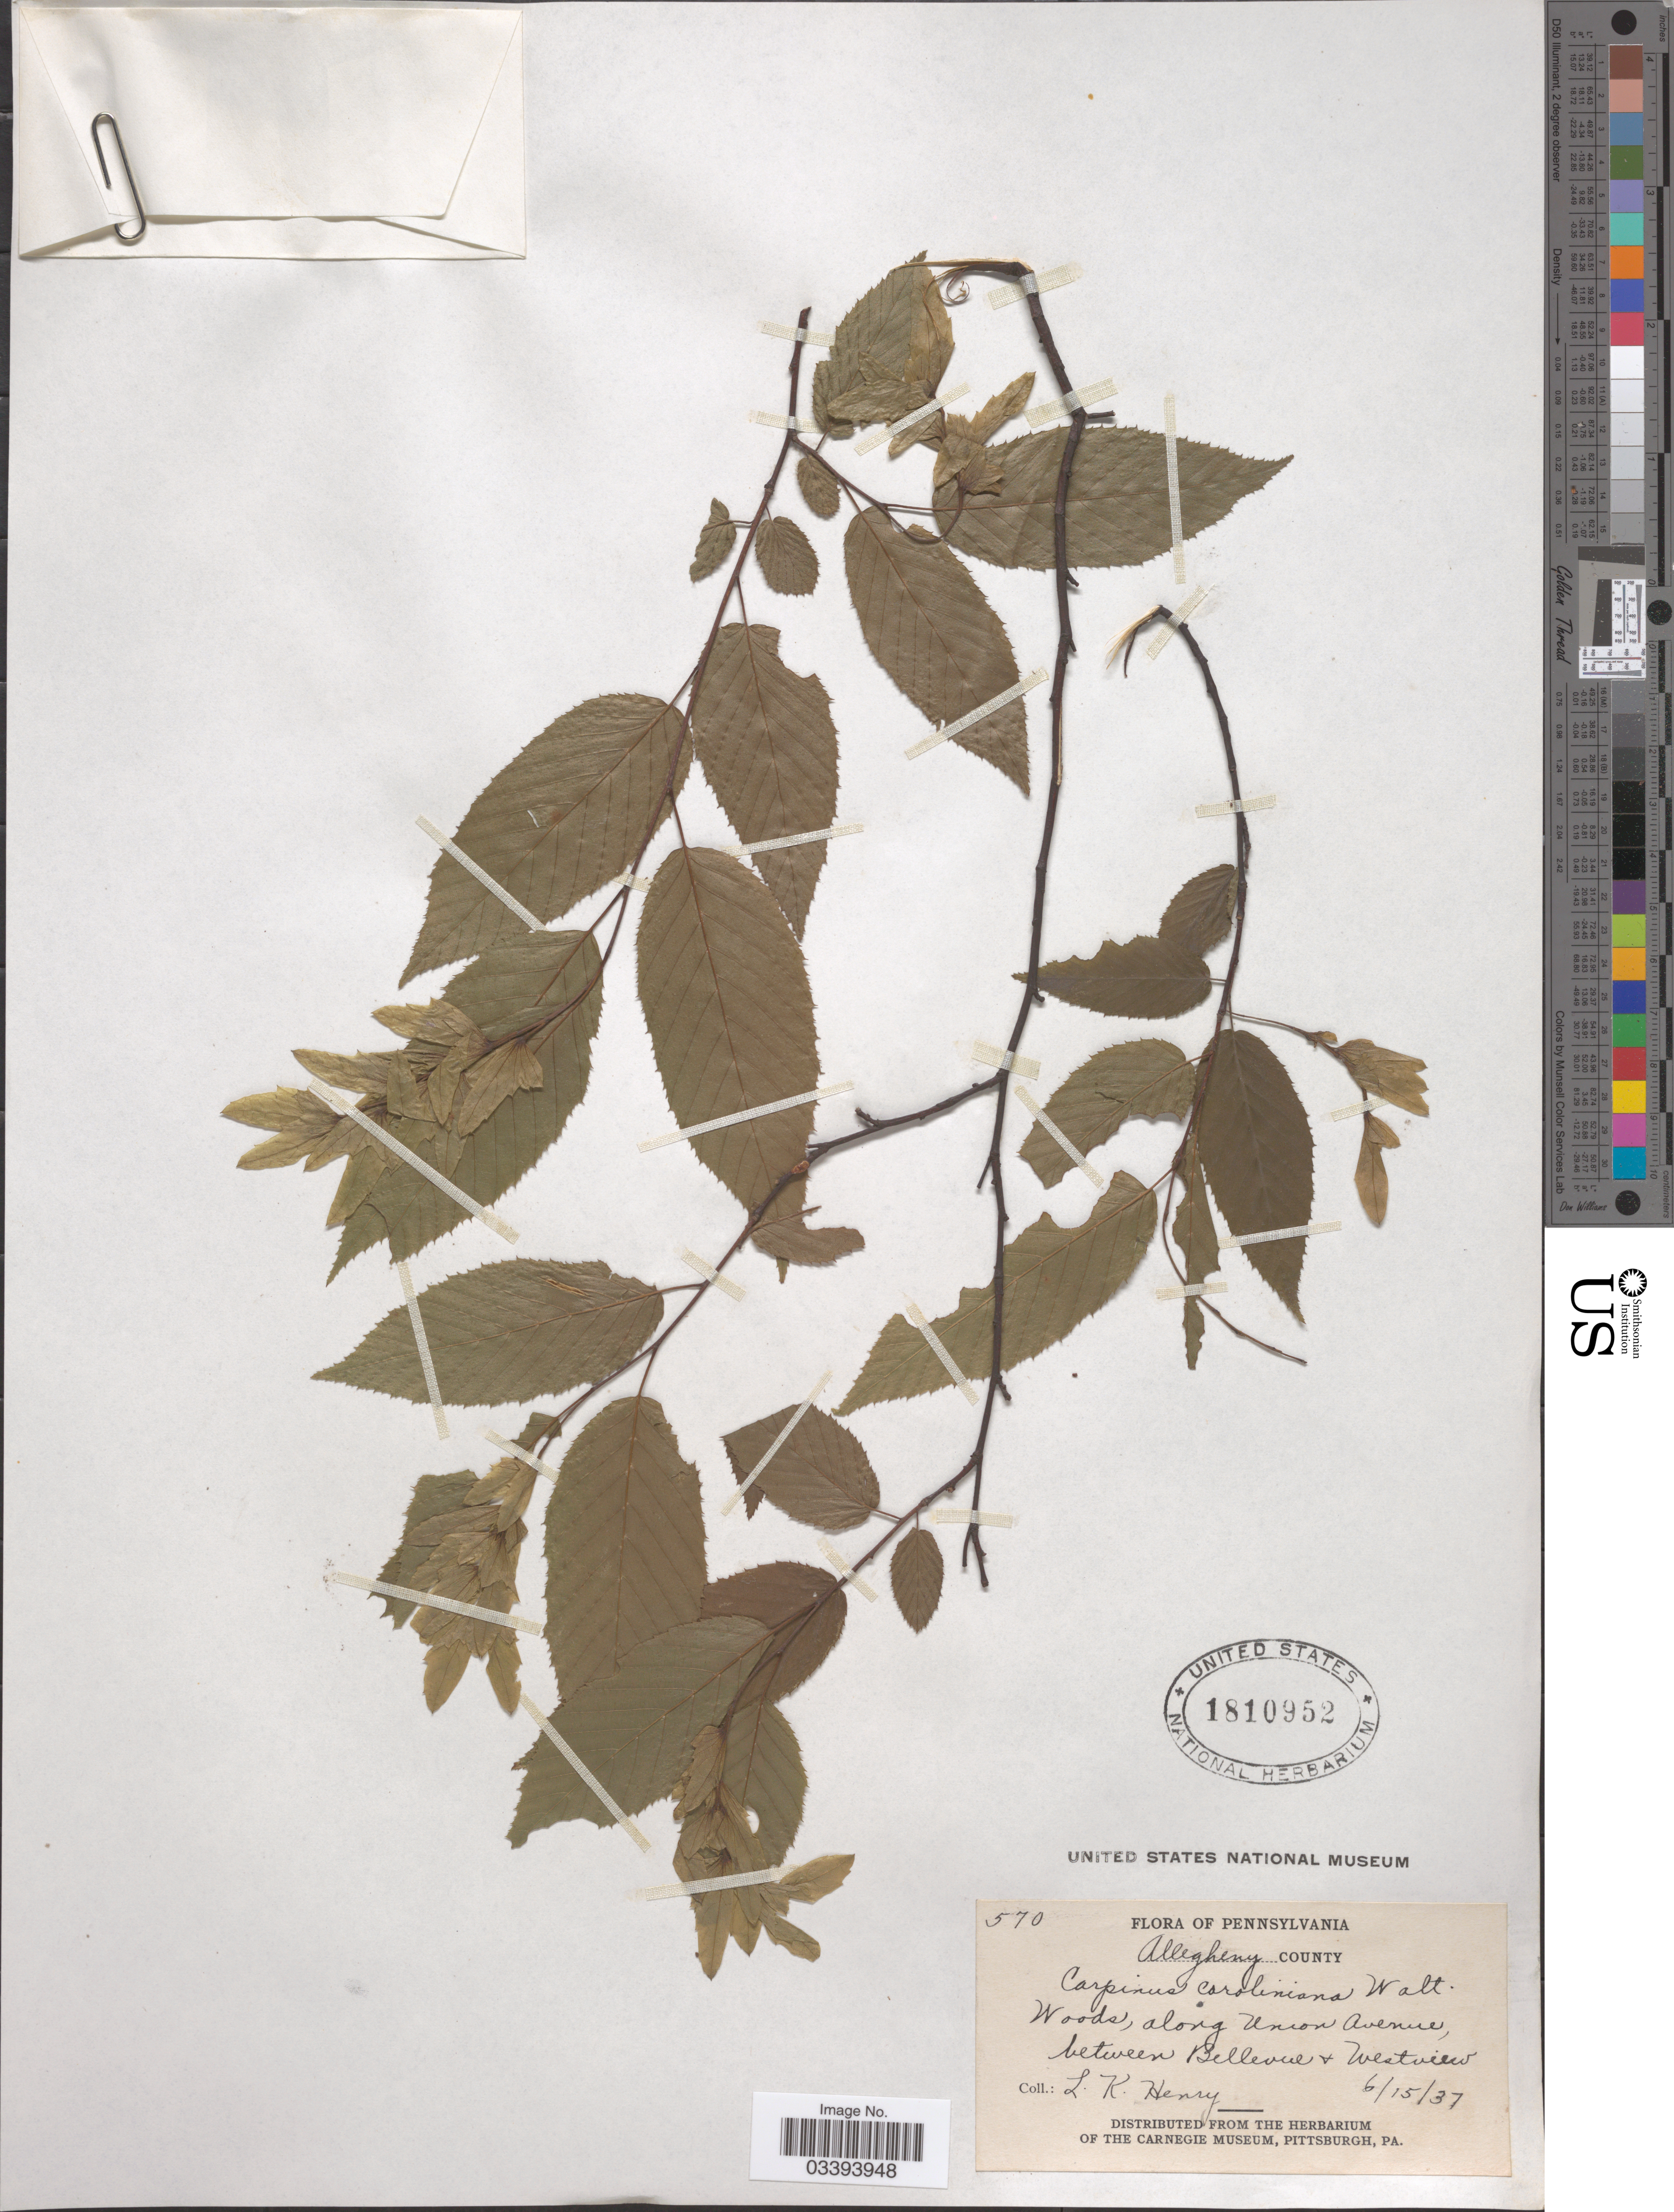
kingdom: Plantae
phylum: Tracheophyta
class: Magnoliopsida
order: Fagales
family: Betulaceae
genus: Carpinus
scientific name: Carpinus caroliniana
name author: Walter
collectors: L. K. Henry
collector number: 570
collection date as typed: Transcribed d/m/y: 15/6/37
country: United States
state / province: Pennsylvania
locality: Allegheny County. Along Union Avenue, between Bellevue & Westview.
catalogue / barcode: US 1810952